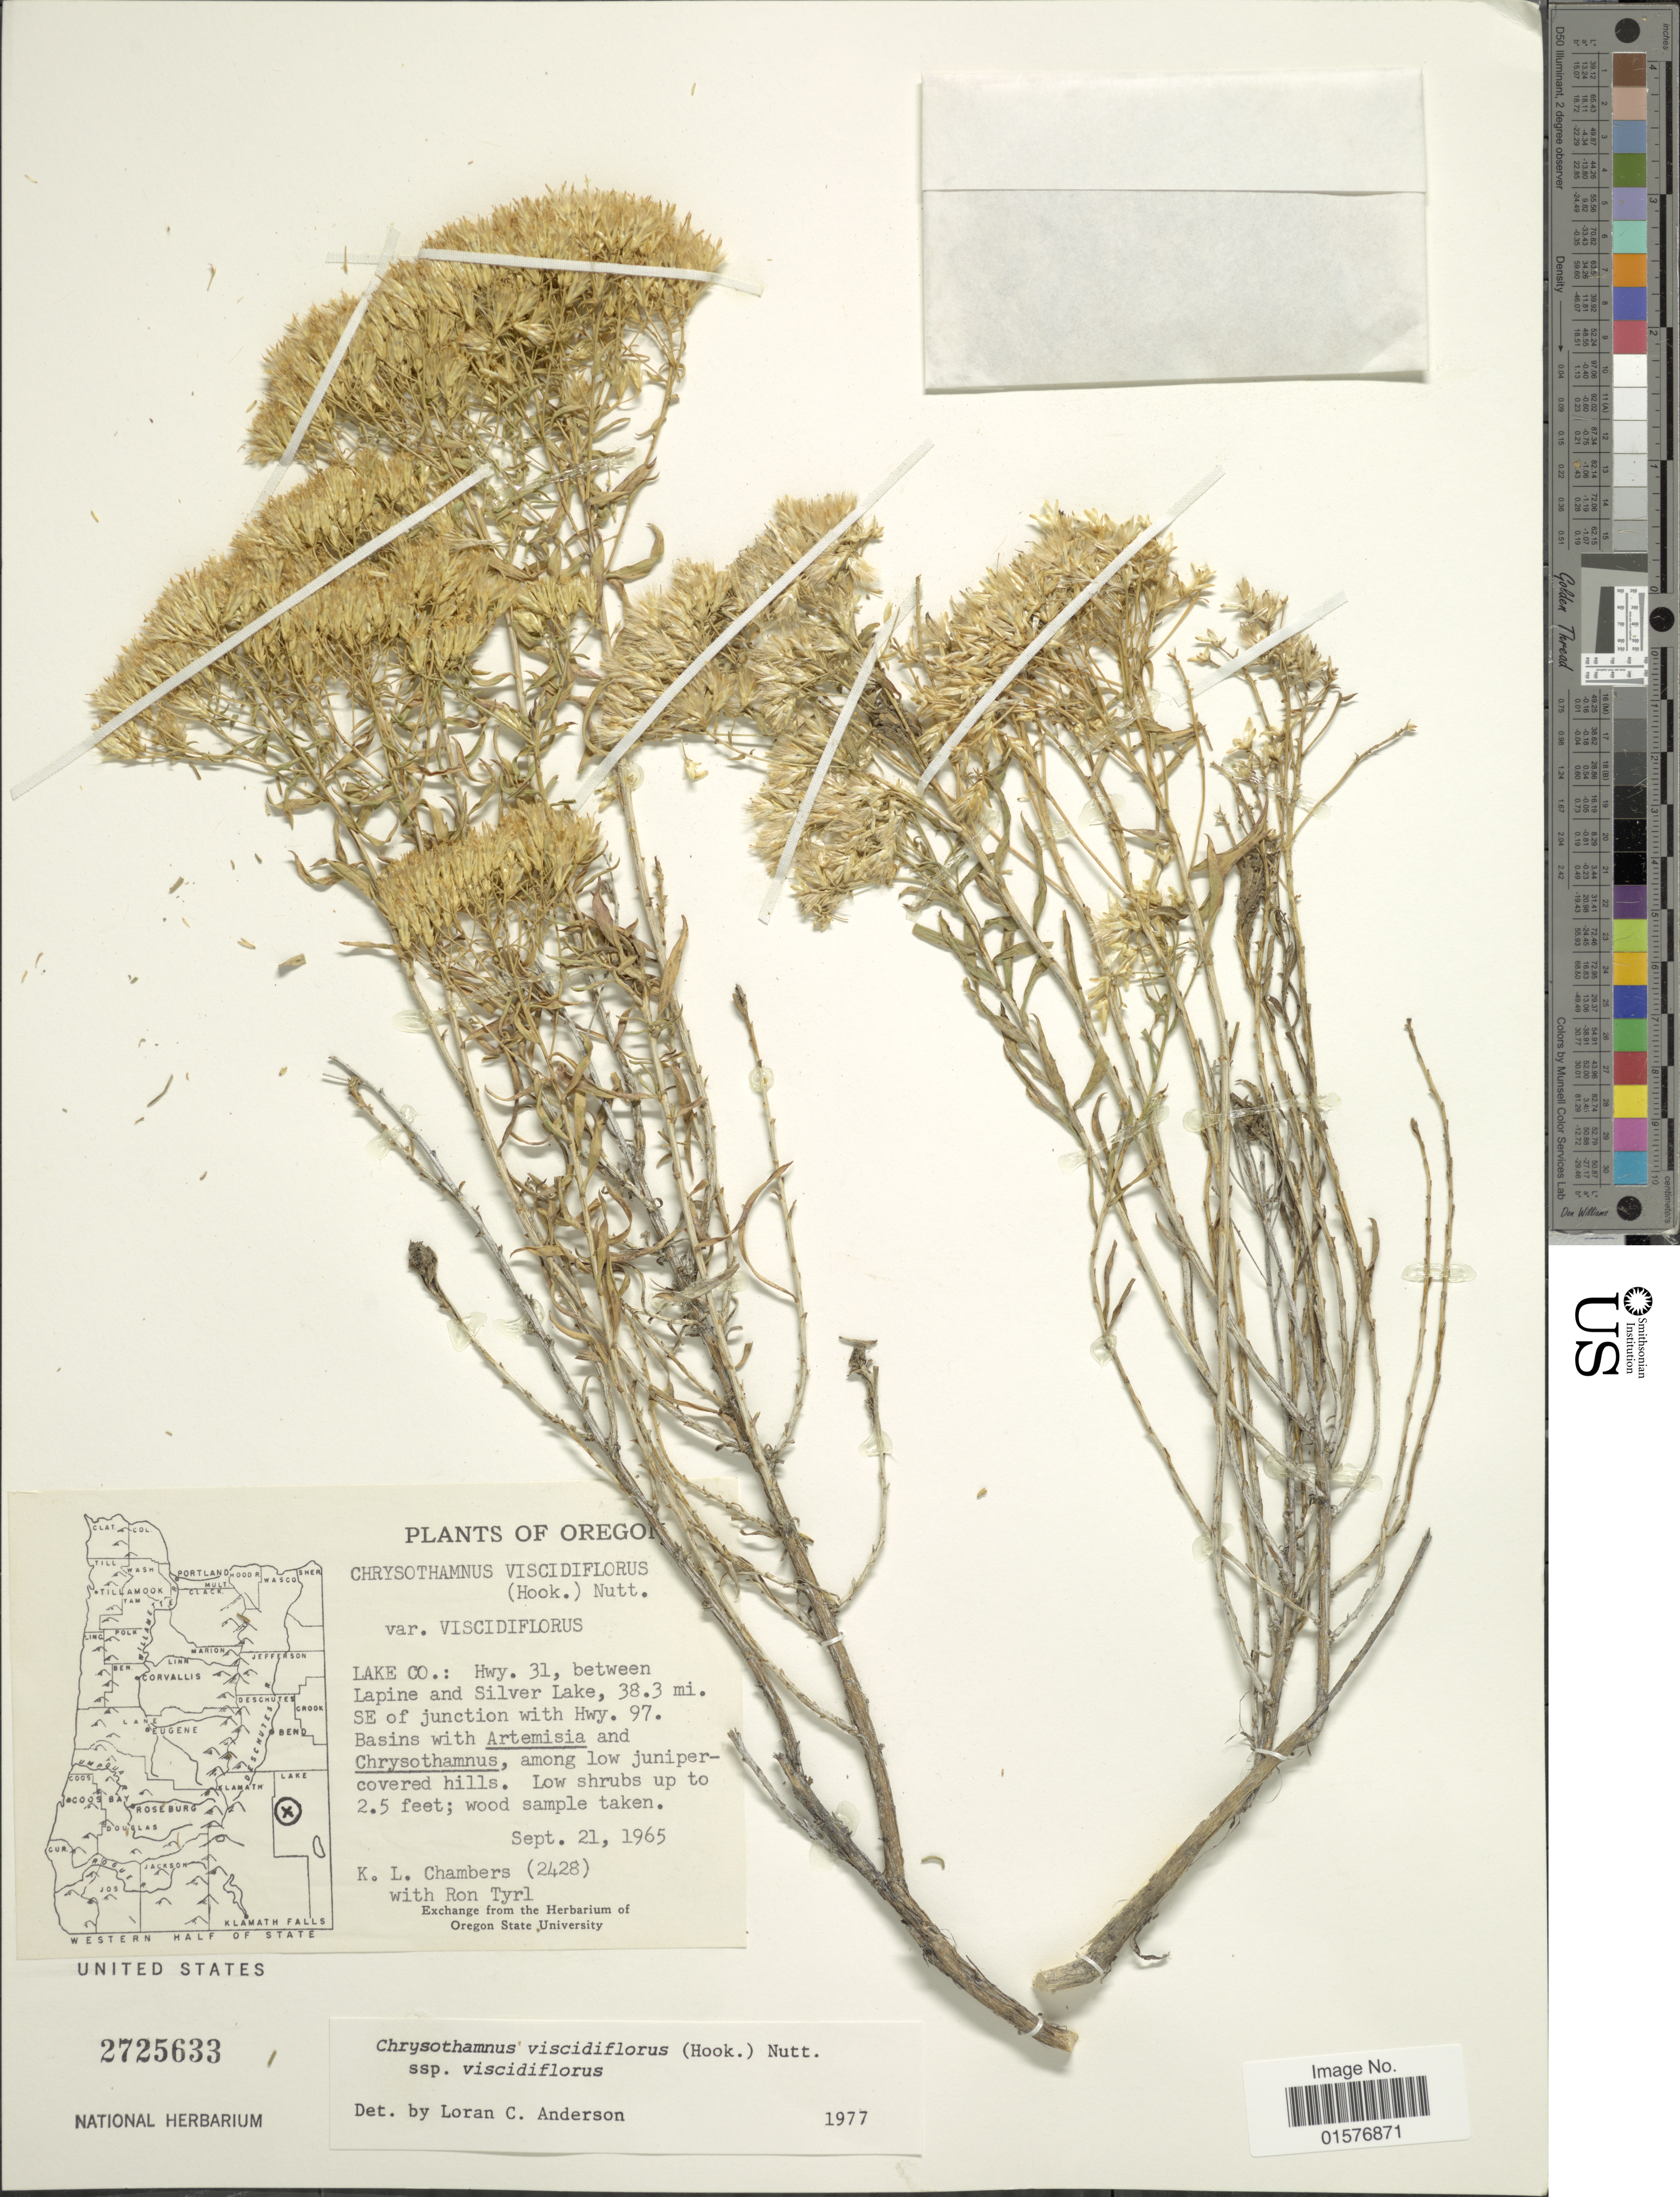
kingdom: Plantae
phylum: Tracheophyta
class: Magnoliopsida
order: Asterales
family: Asteraceae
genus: Chrysothamnus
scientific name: Chrysothamnus viscidiflorus subsp. viscidiflorus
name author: (Hook.) Nutt.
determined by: Urbatsch, Lowell E., Curator (LSU), Louisiana State University (UNITED STATES)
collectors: K. Chambers & R. Tyrl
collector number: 2428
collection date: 1965-07-21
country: United States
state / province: Oregon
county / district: Lake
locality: Lake Co.: Hwy. 31 between Lapine and Silver Lake, 38.3 mi. SE of junction with Hwy. 97, among low juniper-covered hills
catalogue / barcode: US 2725633